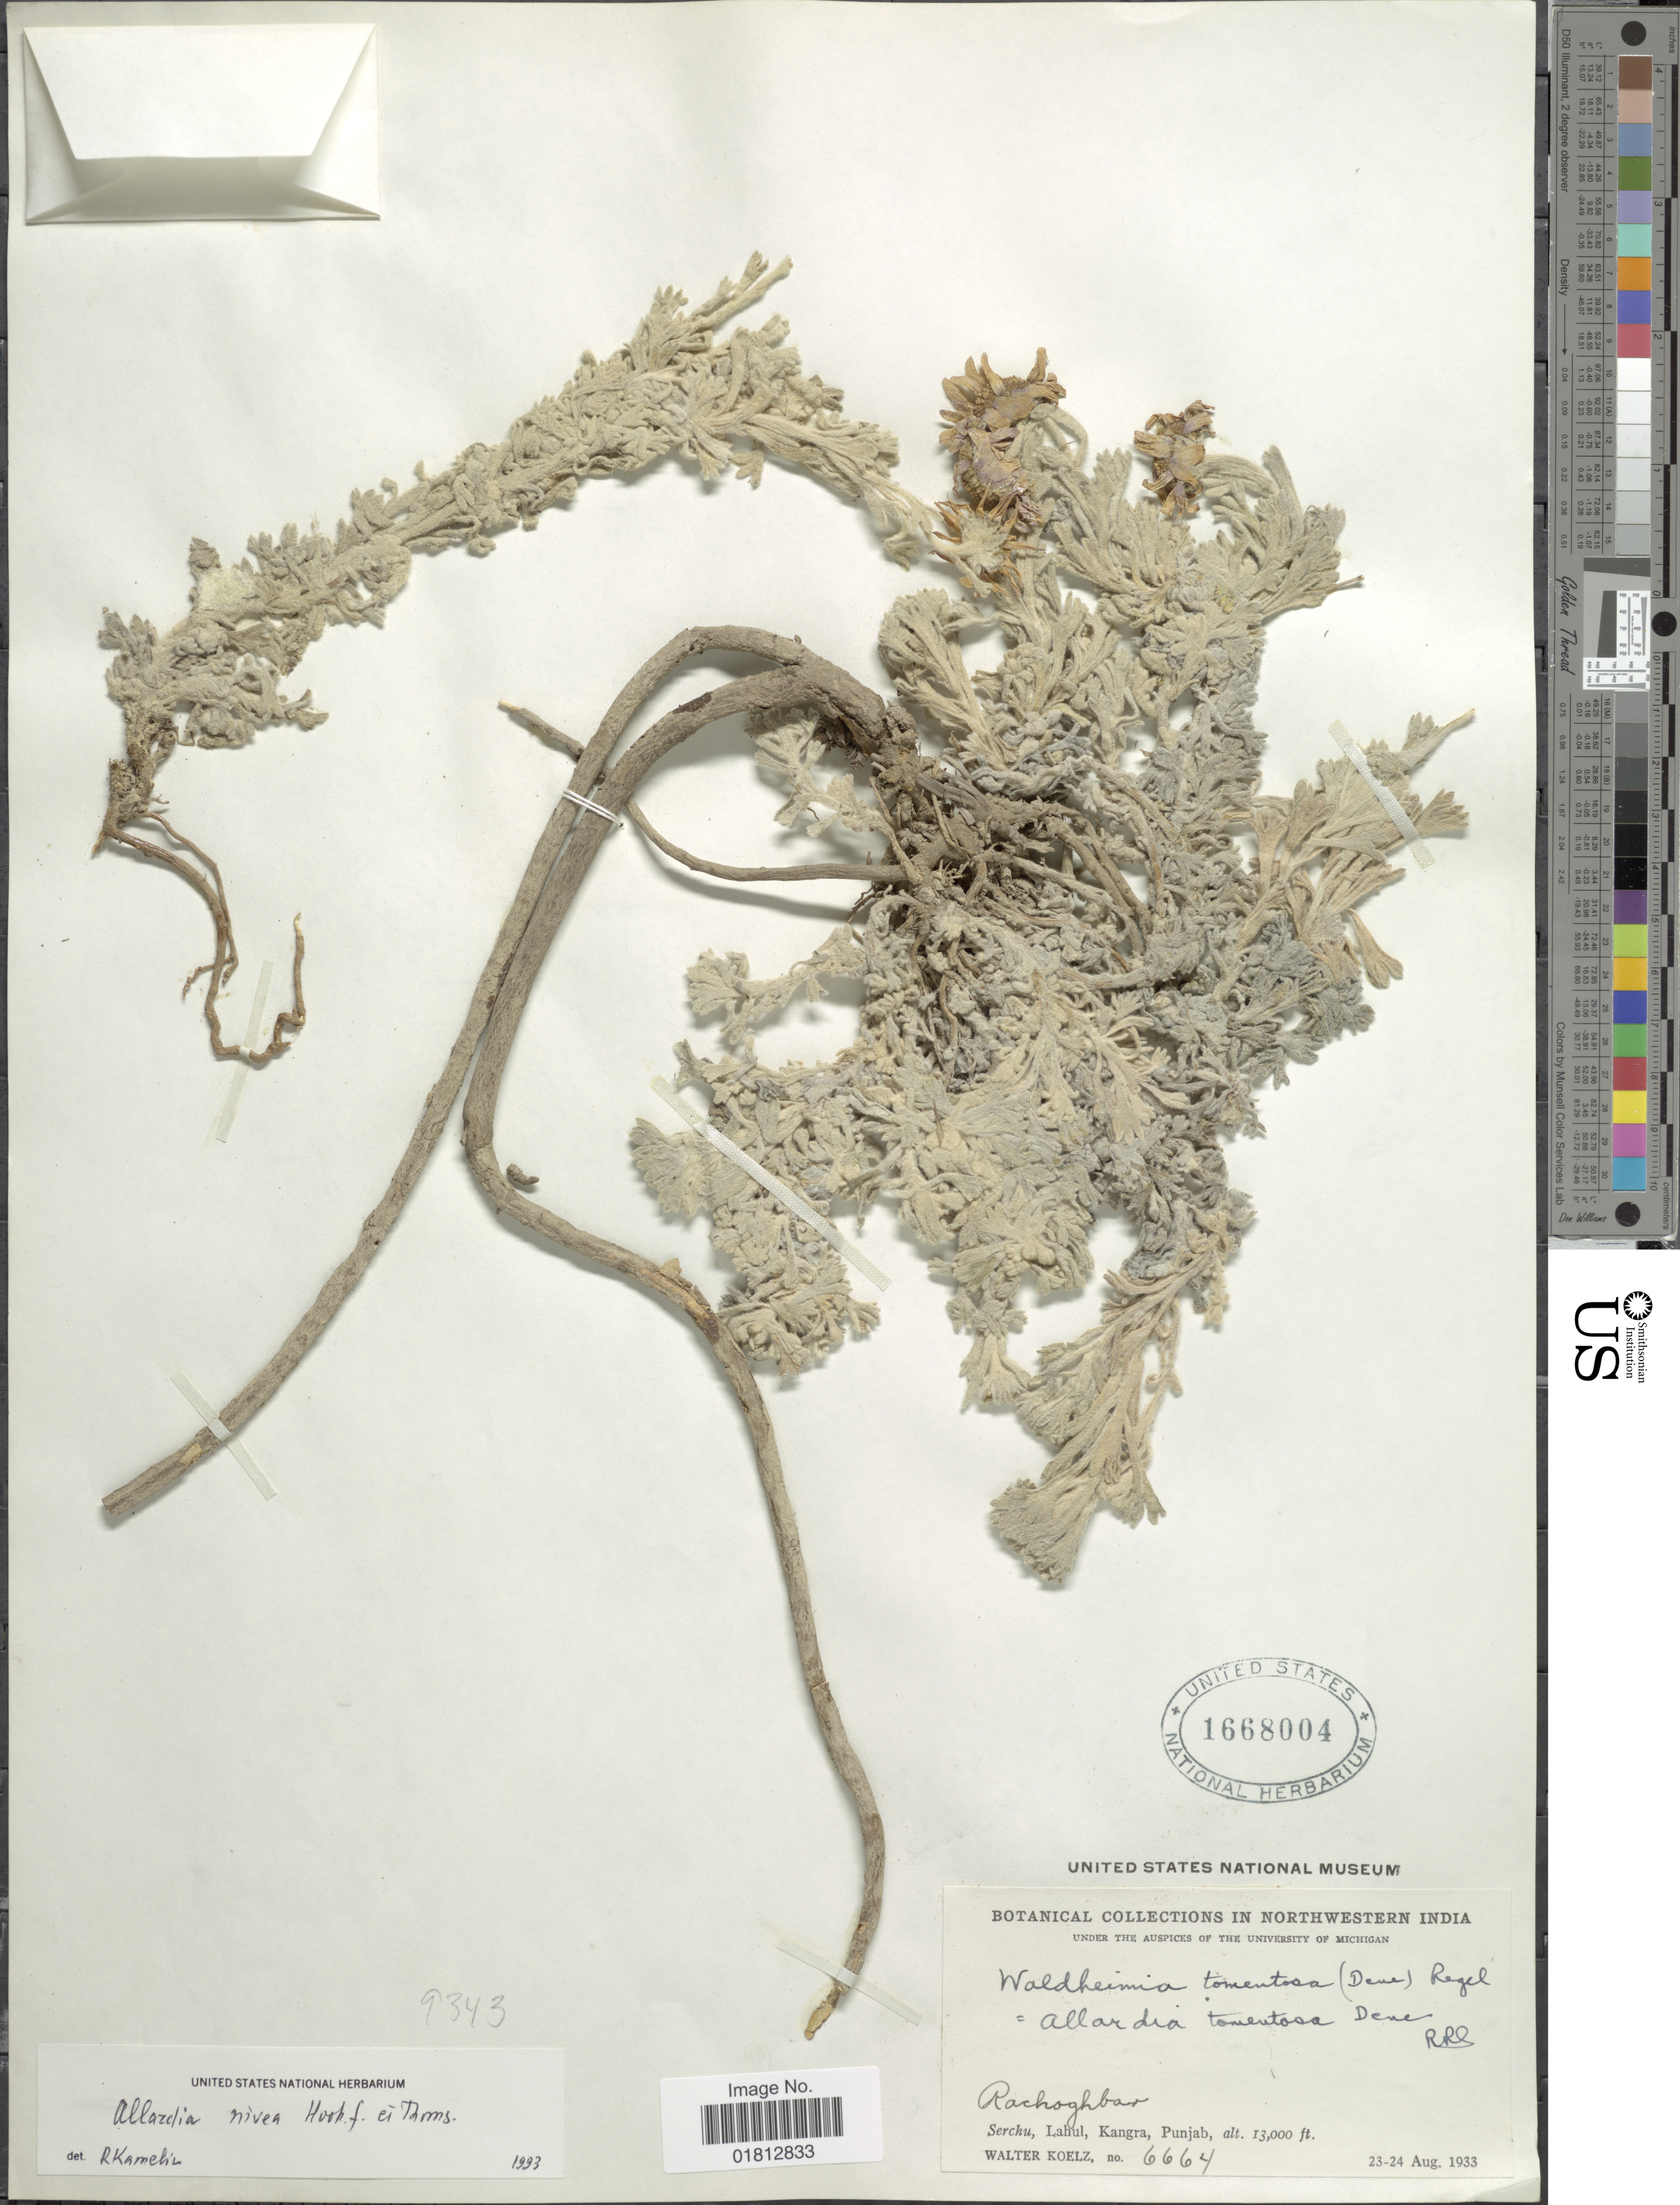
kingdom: Plantae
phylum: Tracheophyta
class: Magnoliopsida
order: Asterales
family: Asteraceae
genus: Allardia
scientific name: Allardia nivea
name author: Hook. f. & Thomson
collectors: W. N. Koelz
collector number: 6664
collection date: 1933-08-23/1933-08-24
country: India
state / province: Himachal Pradesh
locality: Northwestern India, Rachoghbar, Serchu, Lahul, Kangra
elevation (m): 3962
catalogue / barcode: US 1668004